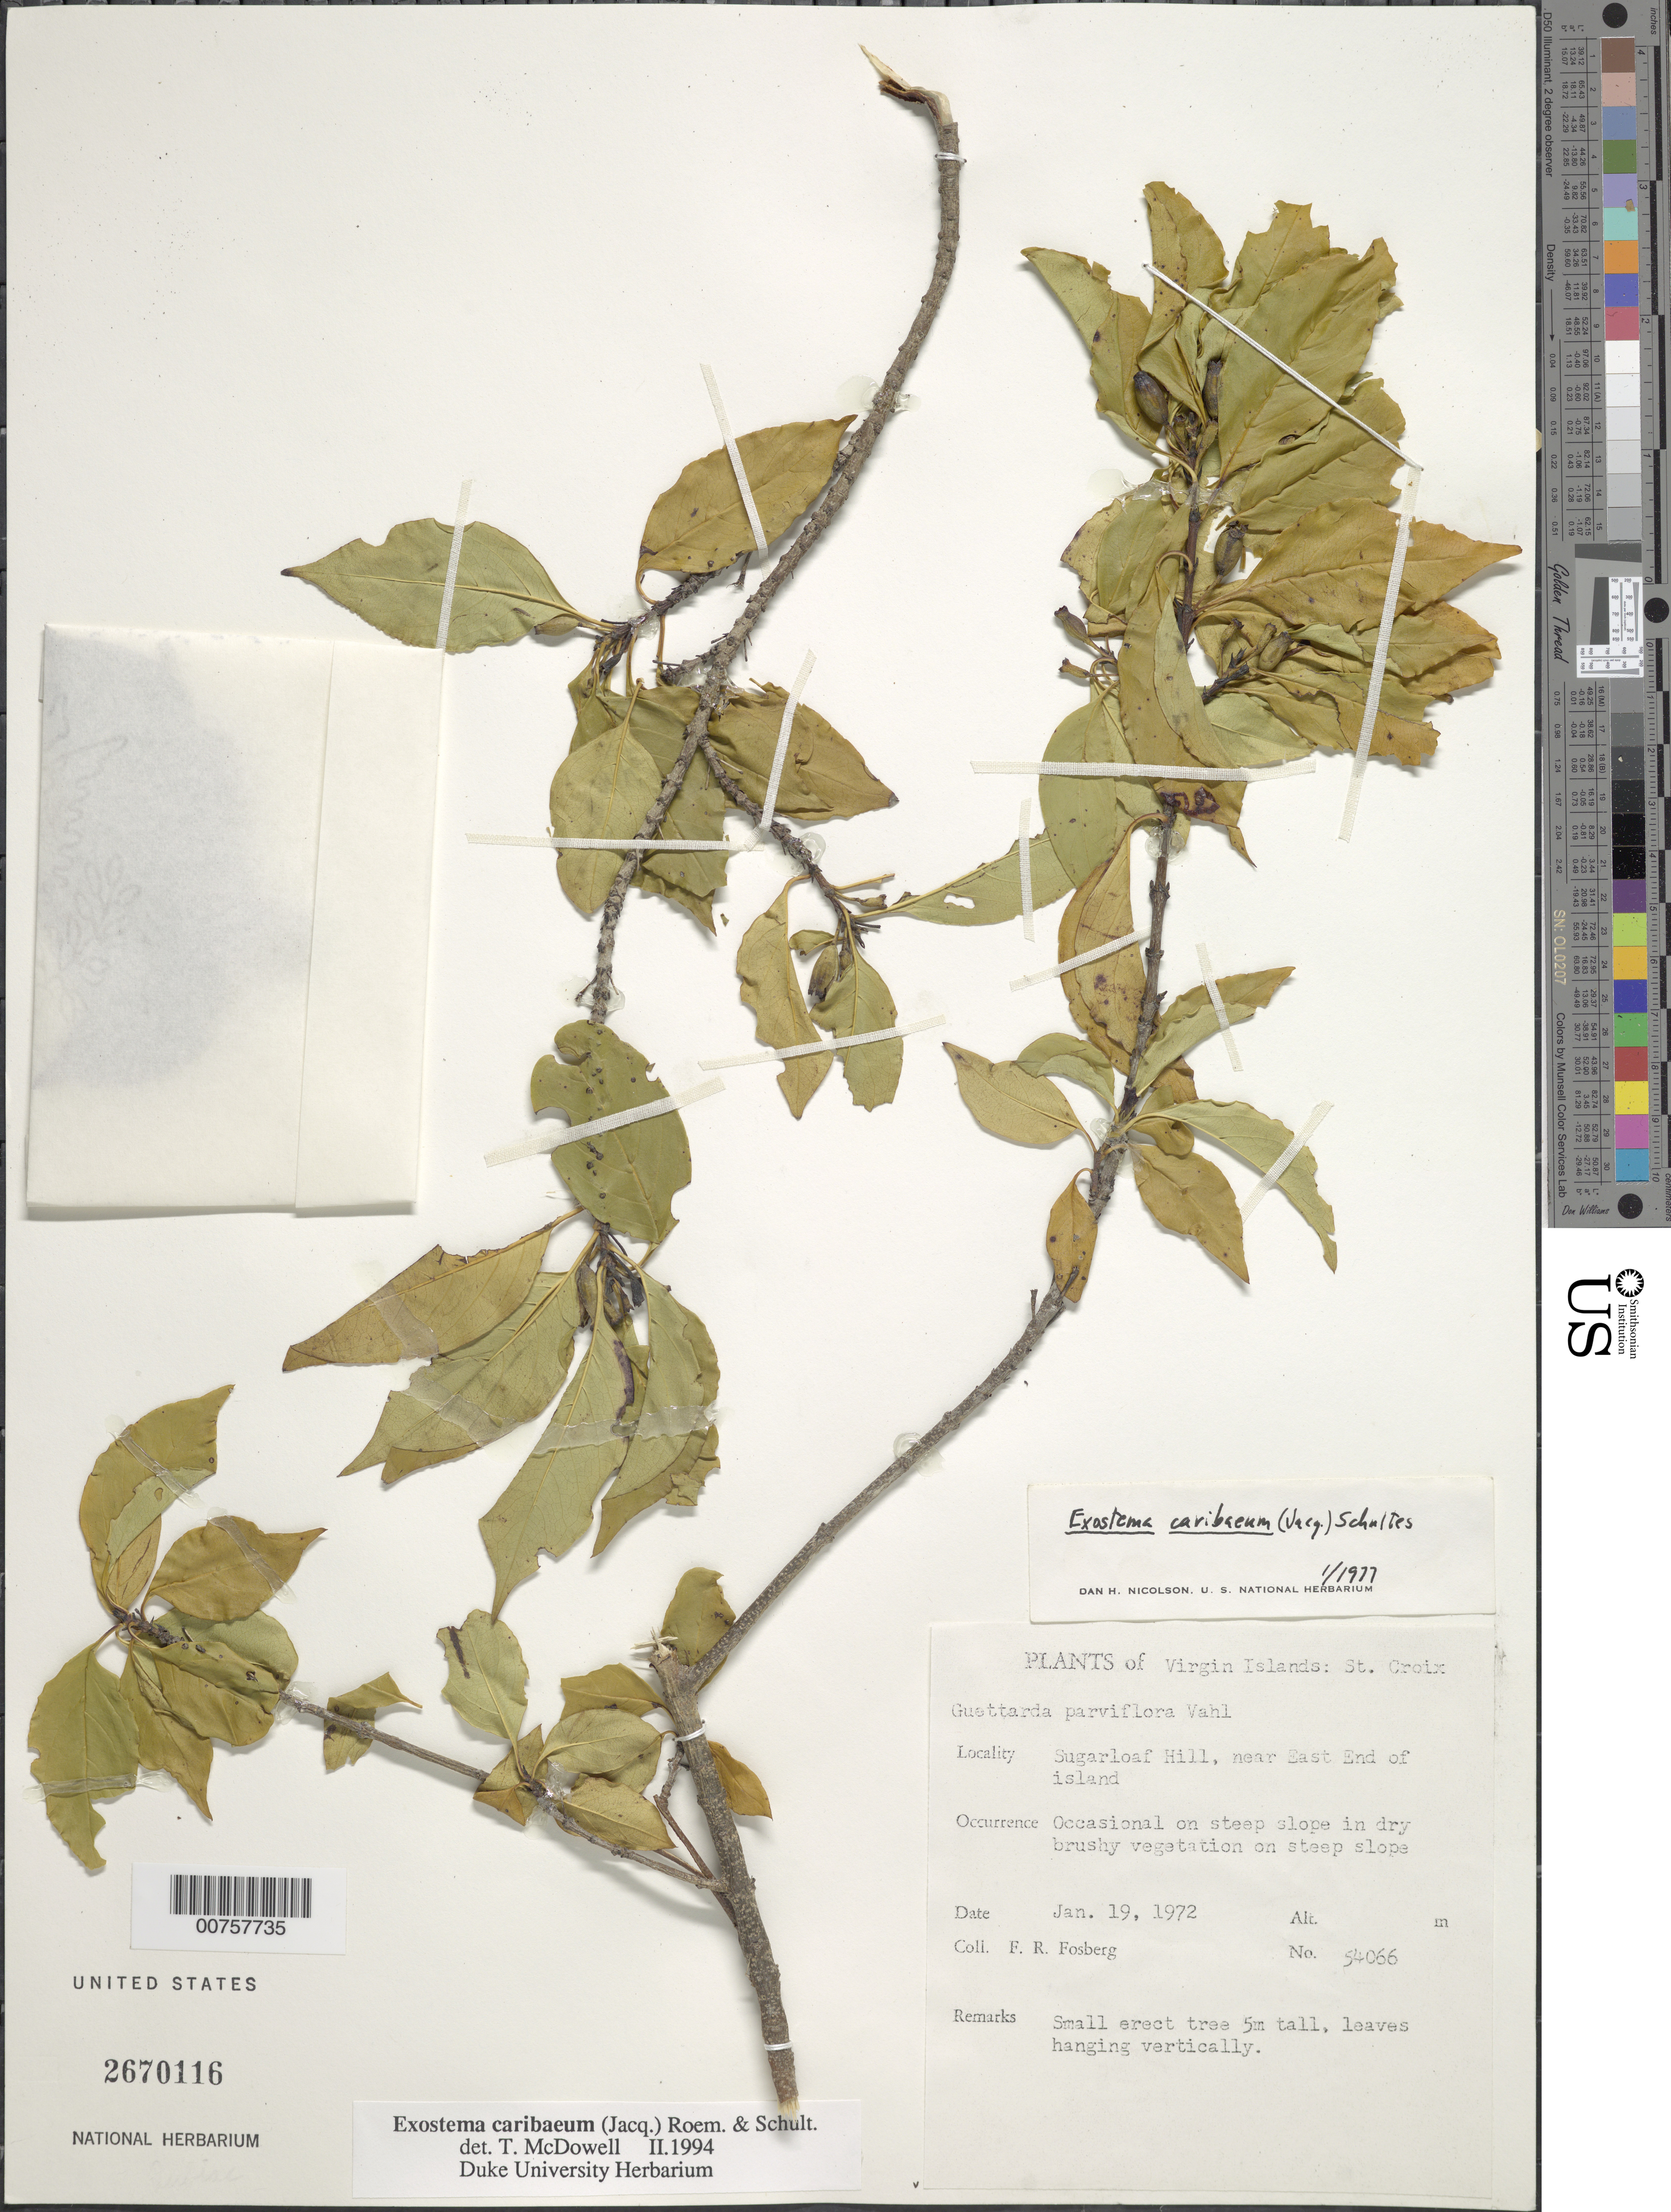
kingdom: Plantae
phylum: Tracheophyta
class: Magnoliopsida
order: Gentianales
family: Rubiaceae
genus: Exostema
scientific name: Exostema caribaeum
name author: (Jacq.) Roem. & Schult.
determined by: McDowell, T.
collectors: F. R. Fosberg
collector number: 54066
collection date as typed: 19 Jan 1972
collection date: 1972-01-19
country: U.S. Virgin Islands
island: St. Croix Island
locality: Sugarloaf Hill, near East End of island.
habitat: Occasional on steep slope in dry brushy vegetation on steep slope.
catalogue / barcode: US 2670116